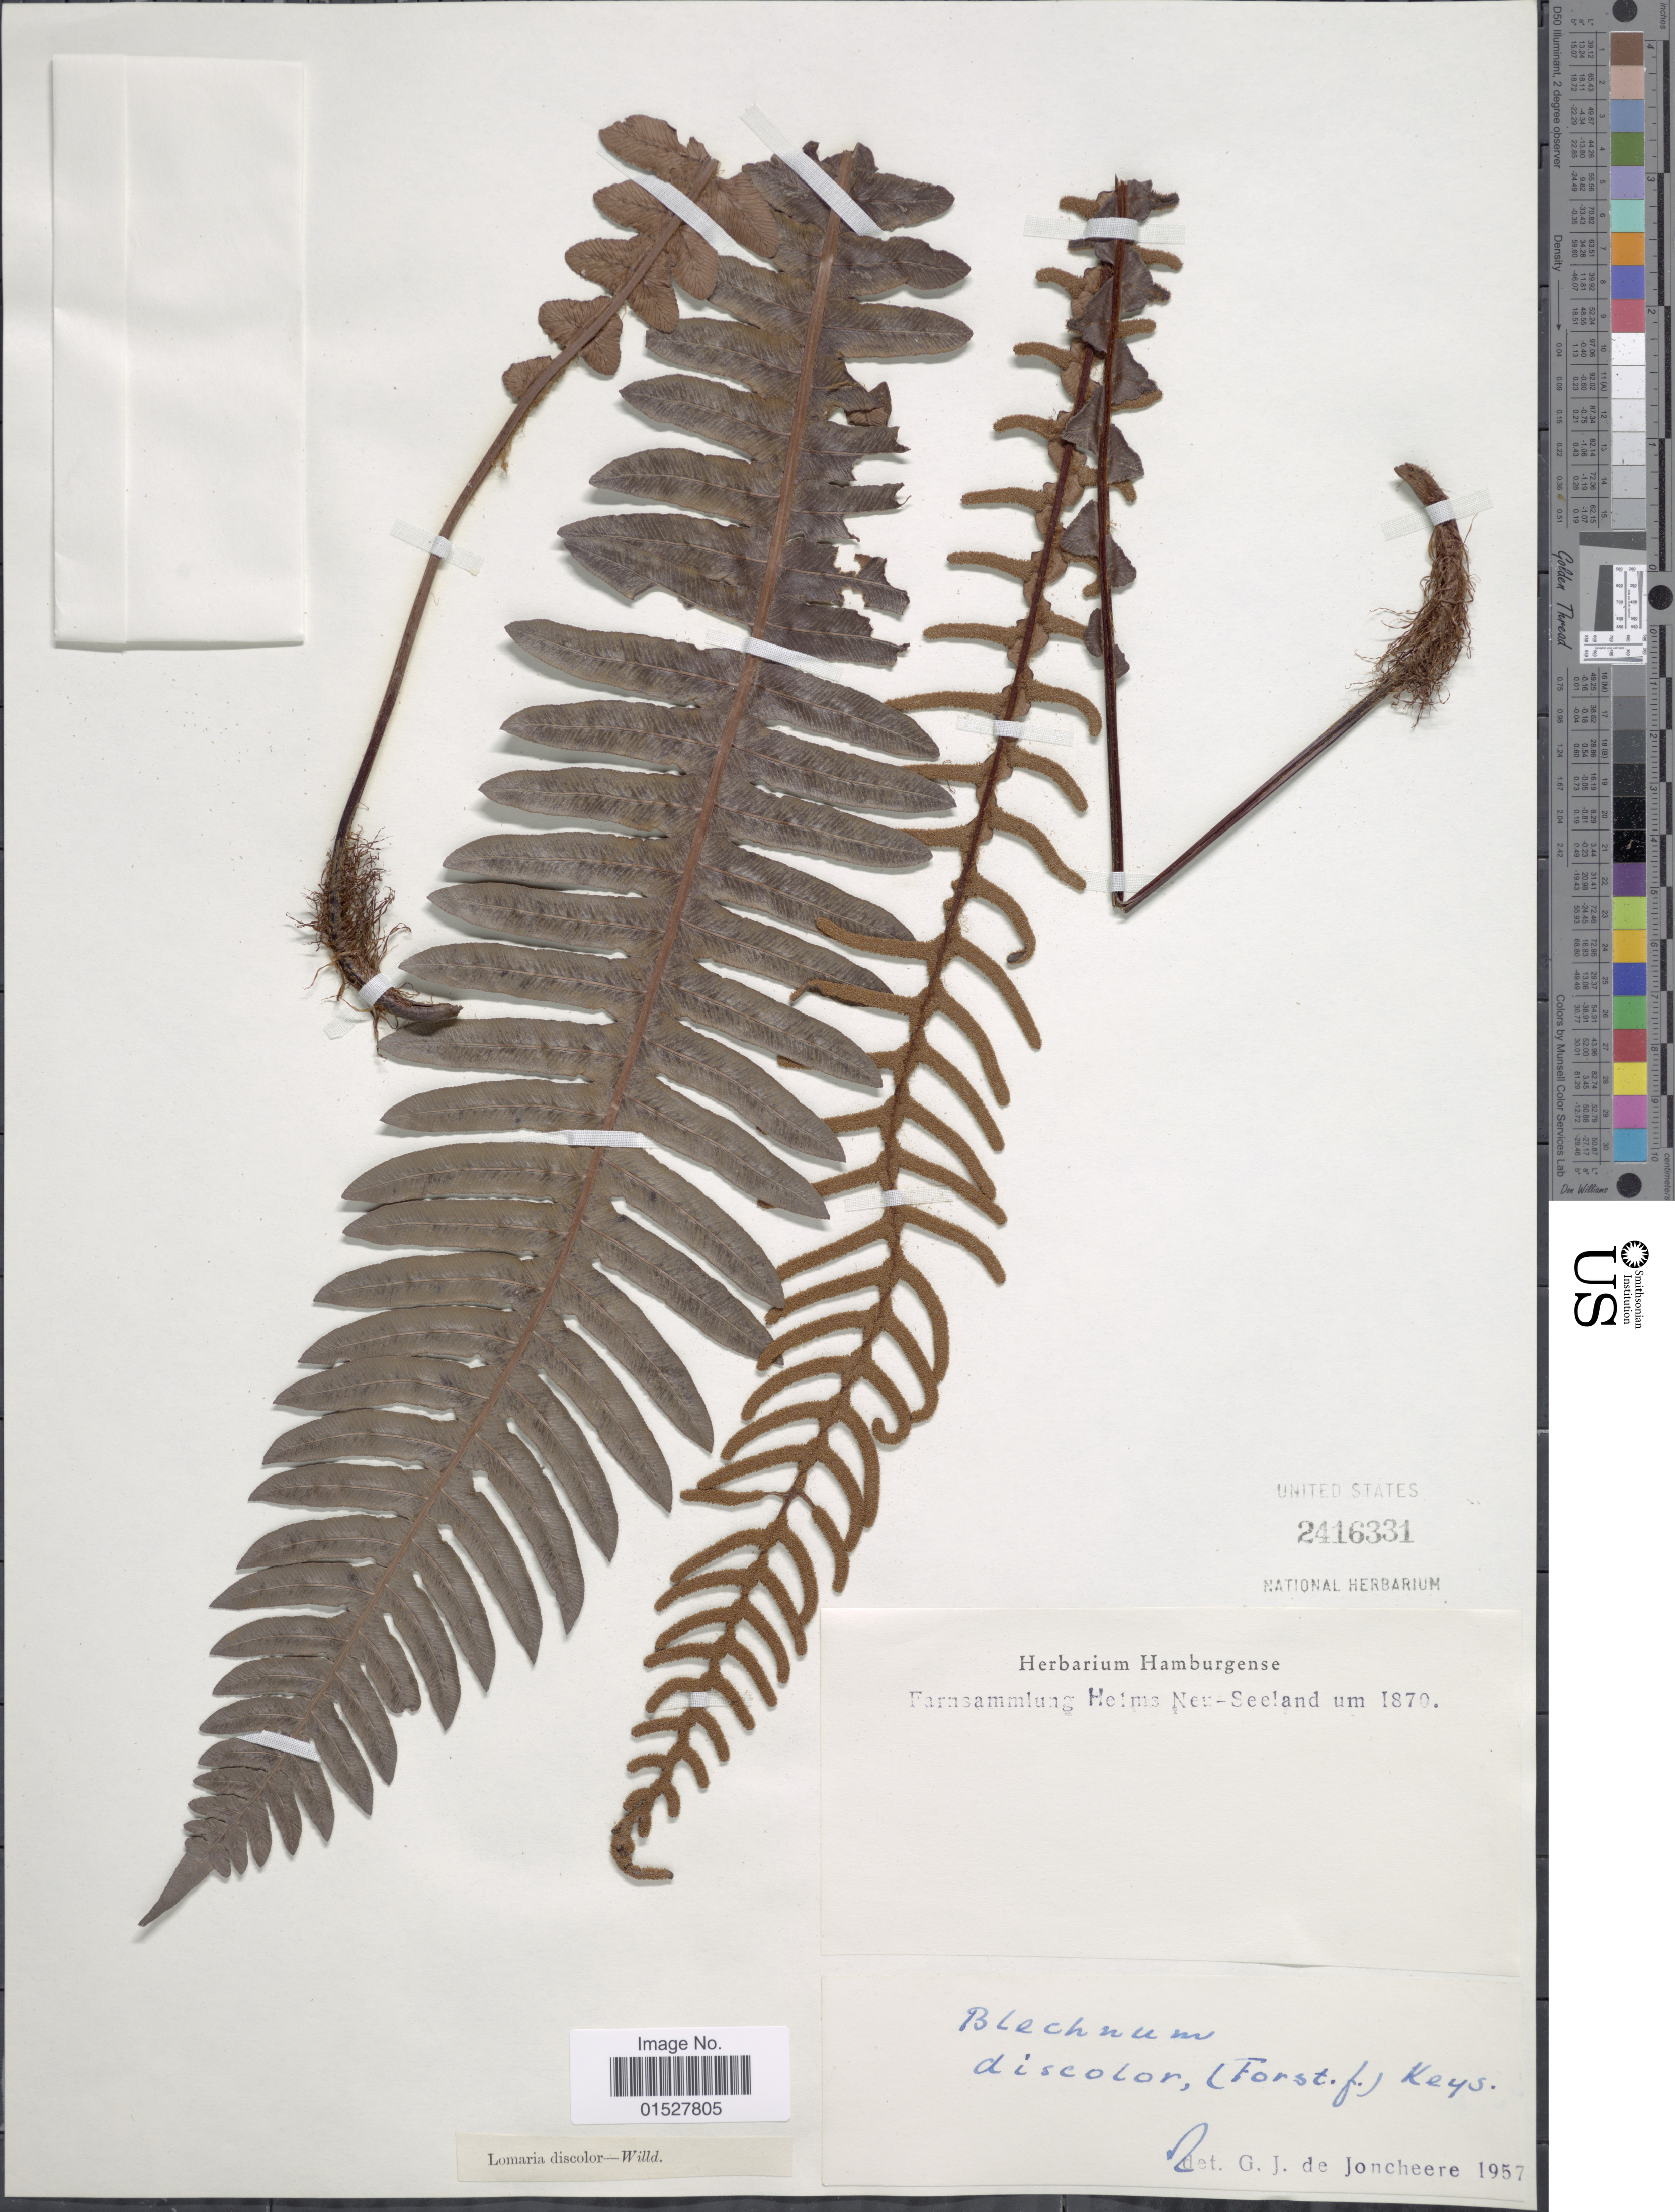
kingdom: Plantae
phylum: Tracheophyta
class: Polypodiopsida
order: Polypodiales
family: Blechnaceae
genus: Blechnum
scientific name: Blechnum discolor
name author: (G. Forst.) Keyserl.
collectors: Helms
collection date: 1870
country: New Zealand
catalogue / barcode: US 2416331